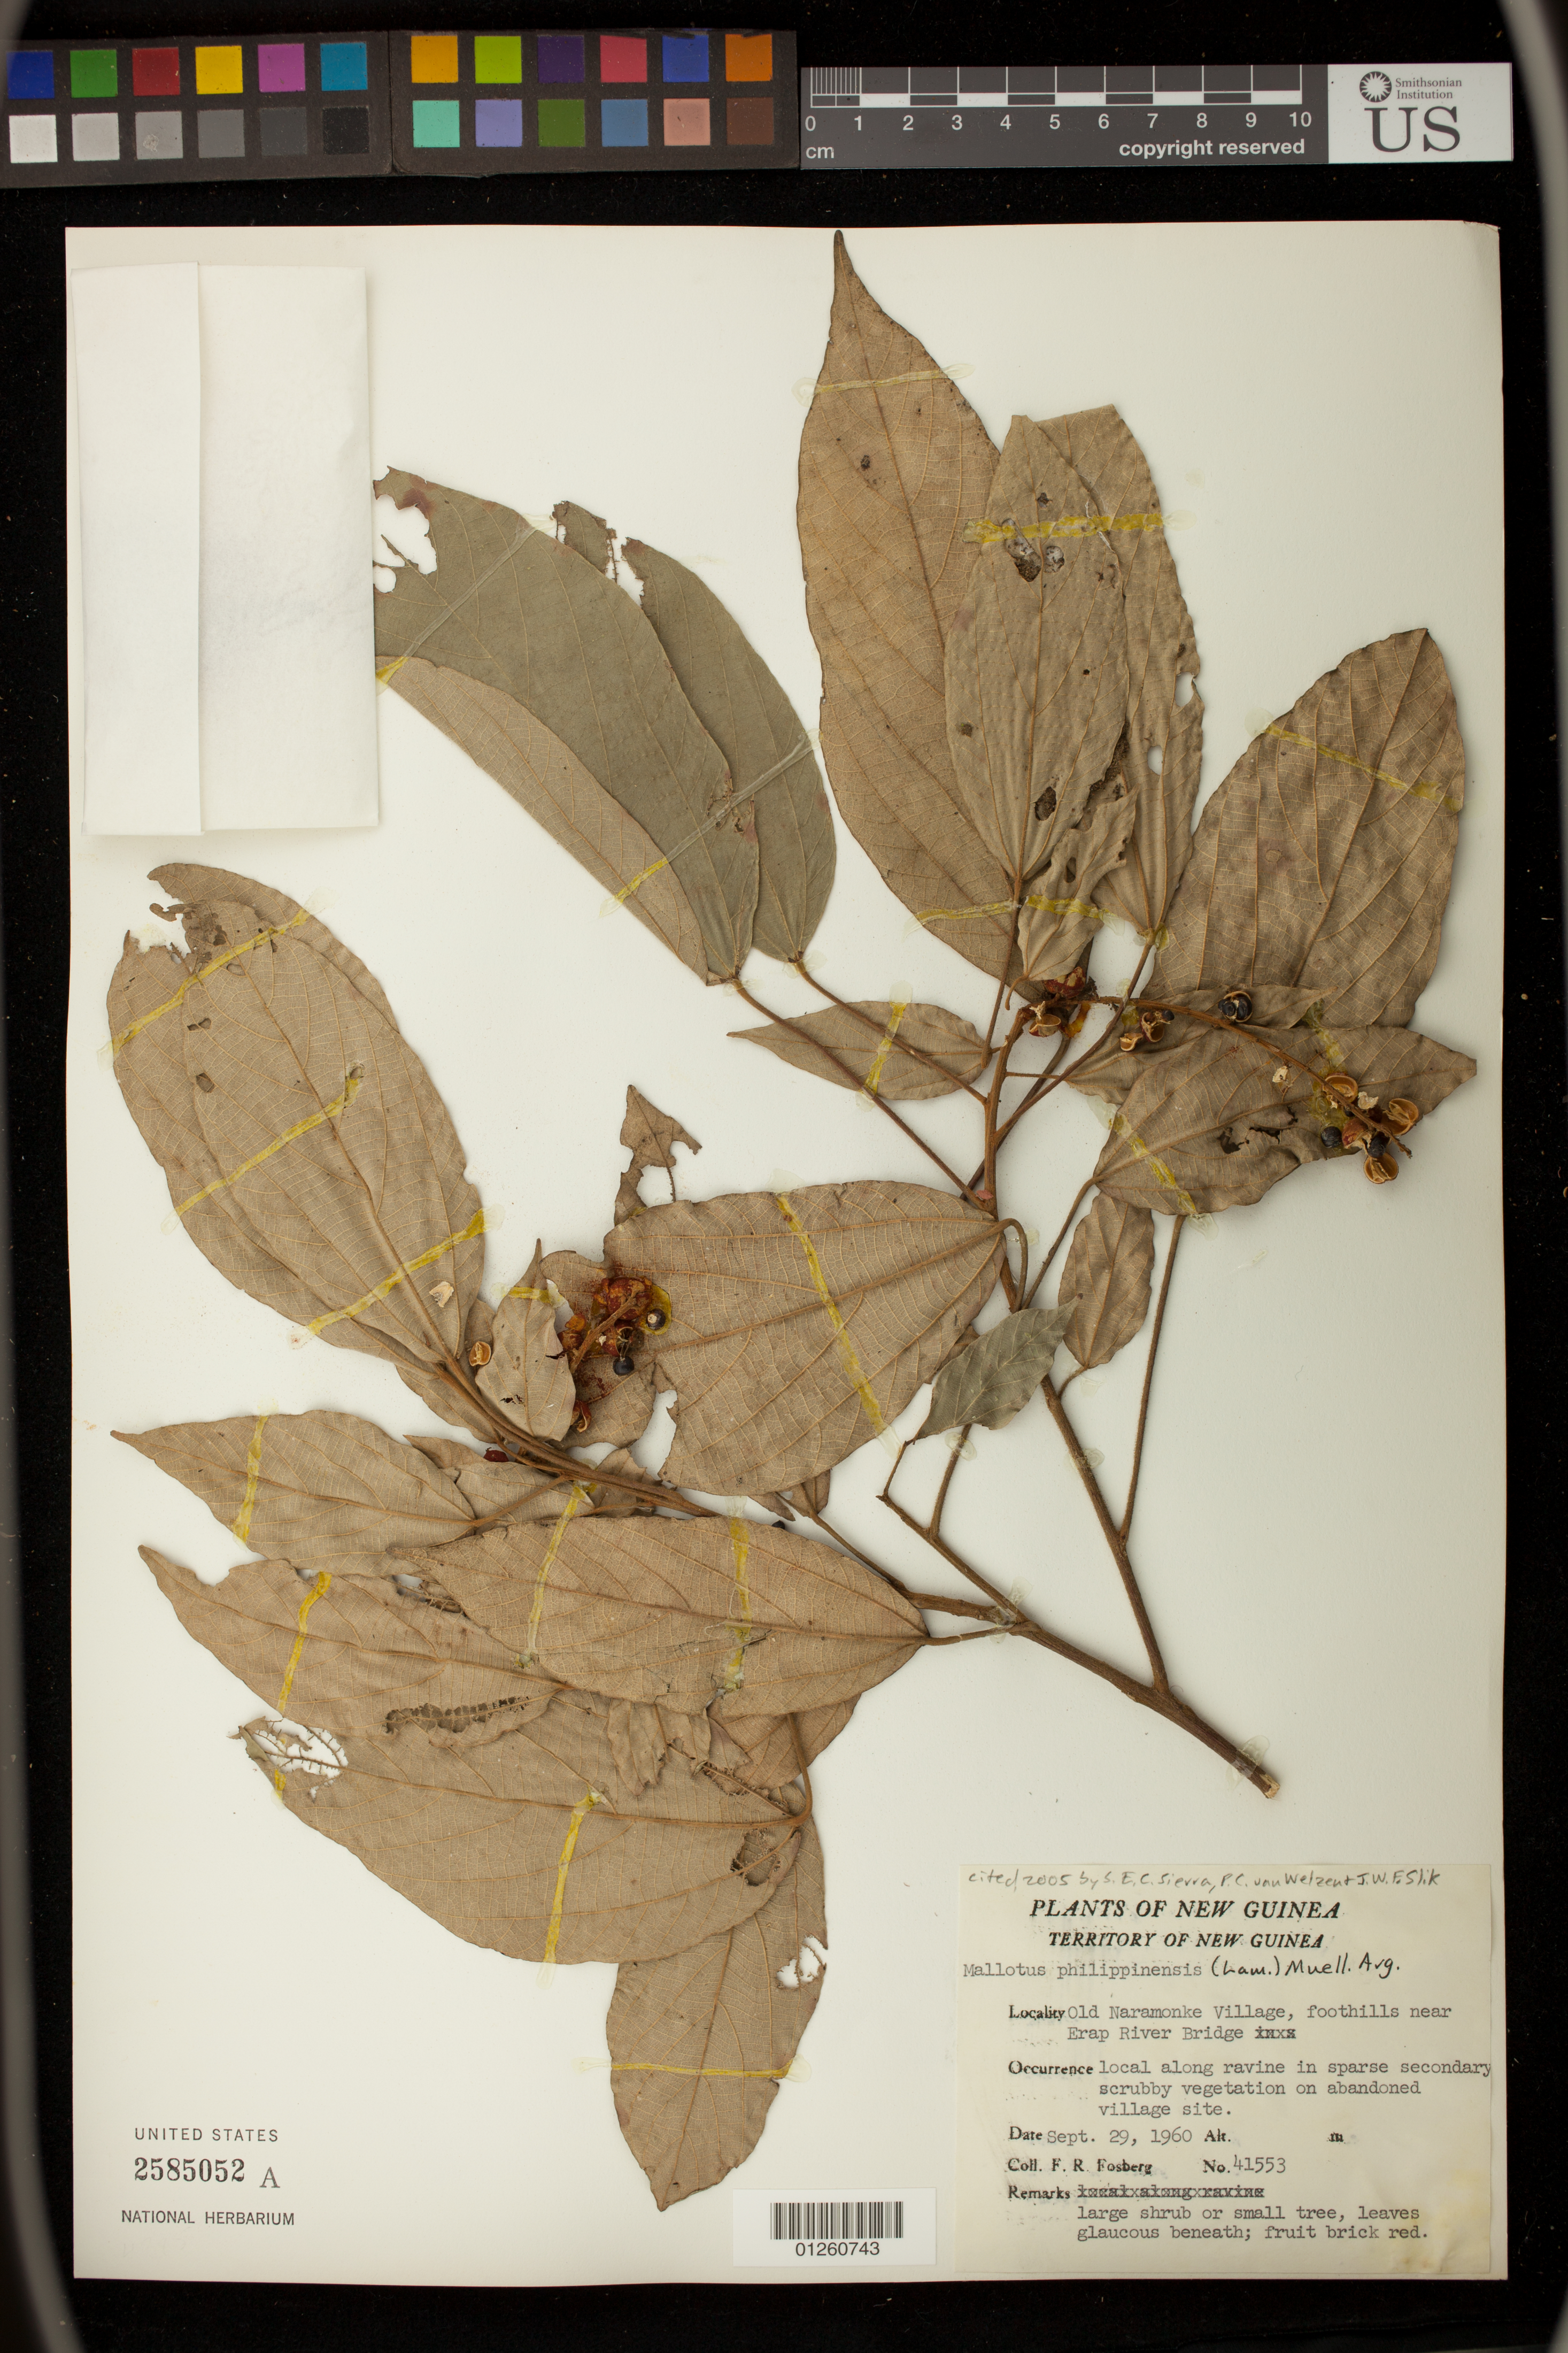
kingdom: Plantae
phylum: Tracheophyta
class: Magnoliopsida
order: Malpighiales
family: Euphorbiaceae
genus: Mallotus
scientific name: Mallotus philippensis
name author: (Lam.) Müll. Arg.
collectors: F. R. Fosberg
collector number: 41553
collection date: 1960-09-29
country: Papua New Guinea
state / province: Morobe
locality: Old Naramonke Village, foothills near Erap River Bridge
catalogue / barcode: US 2585052A